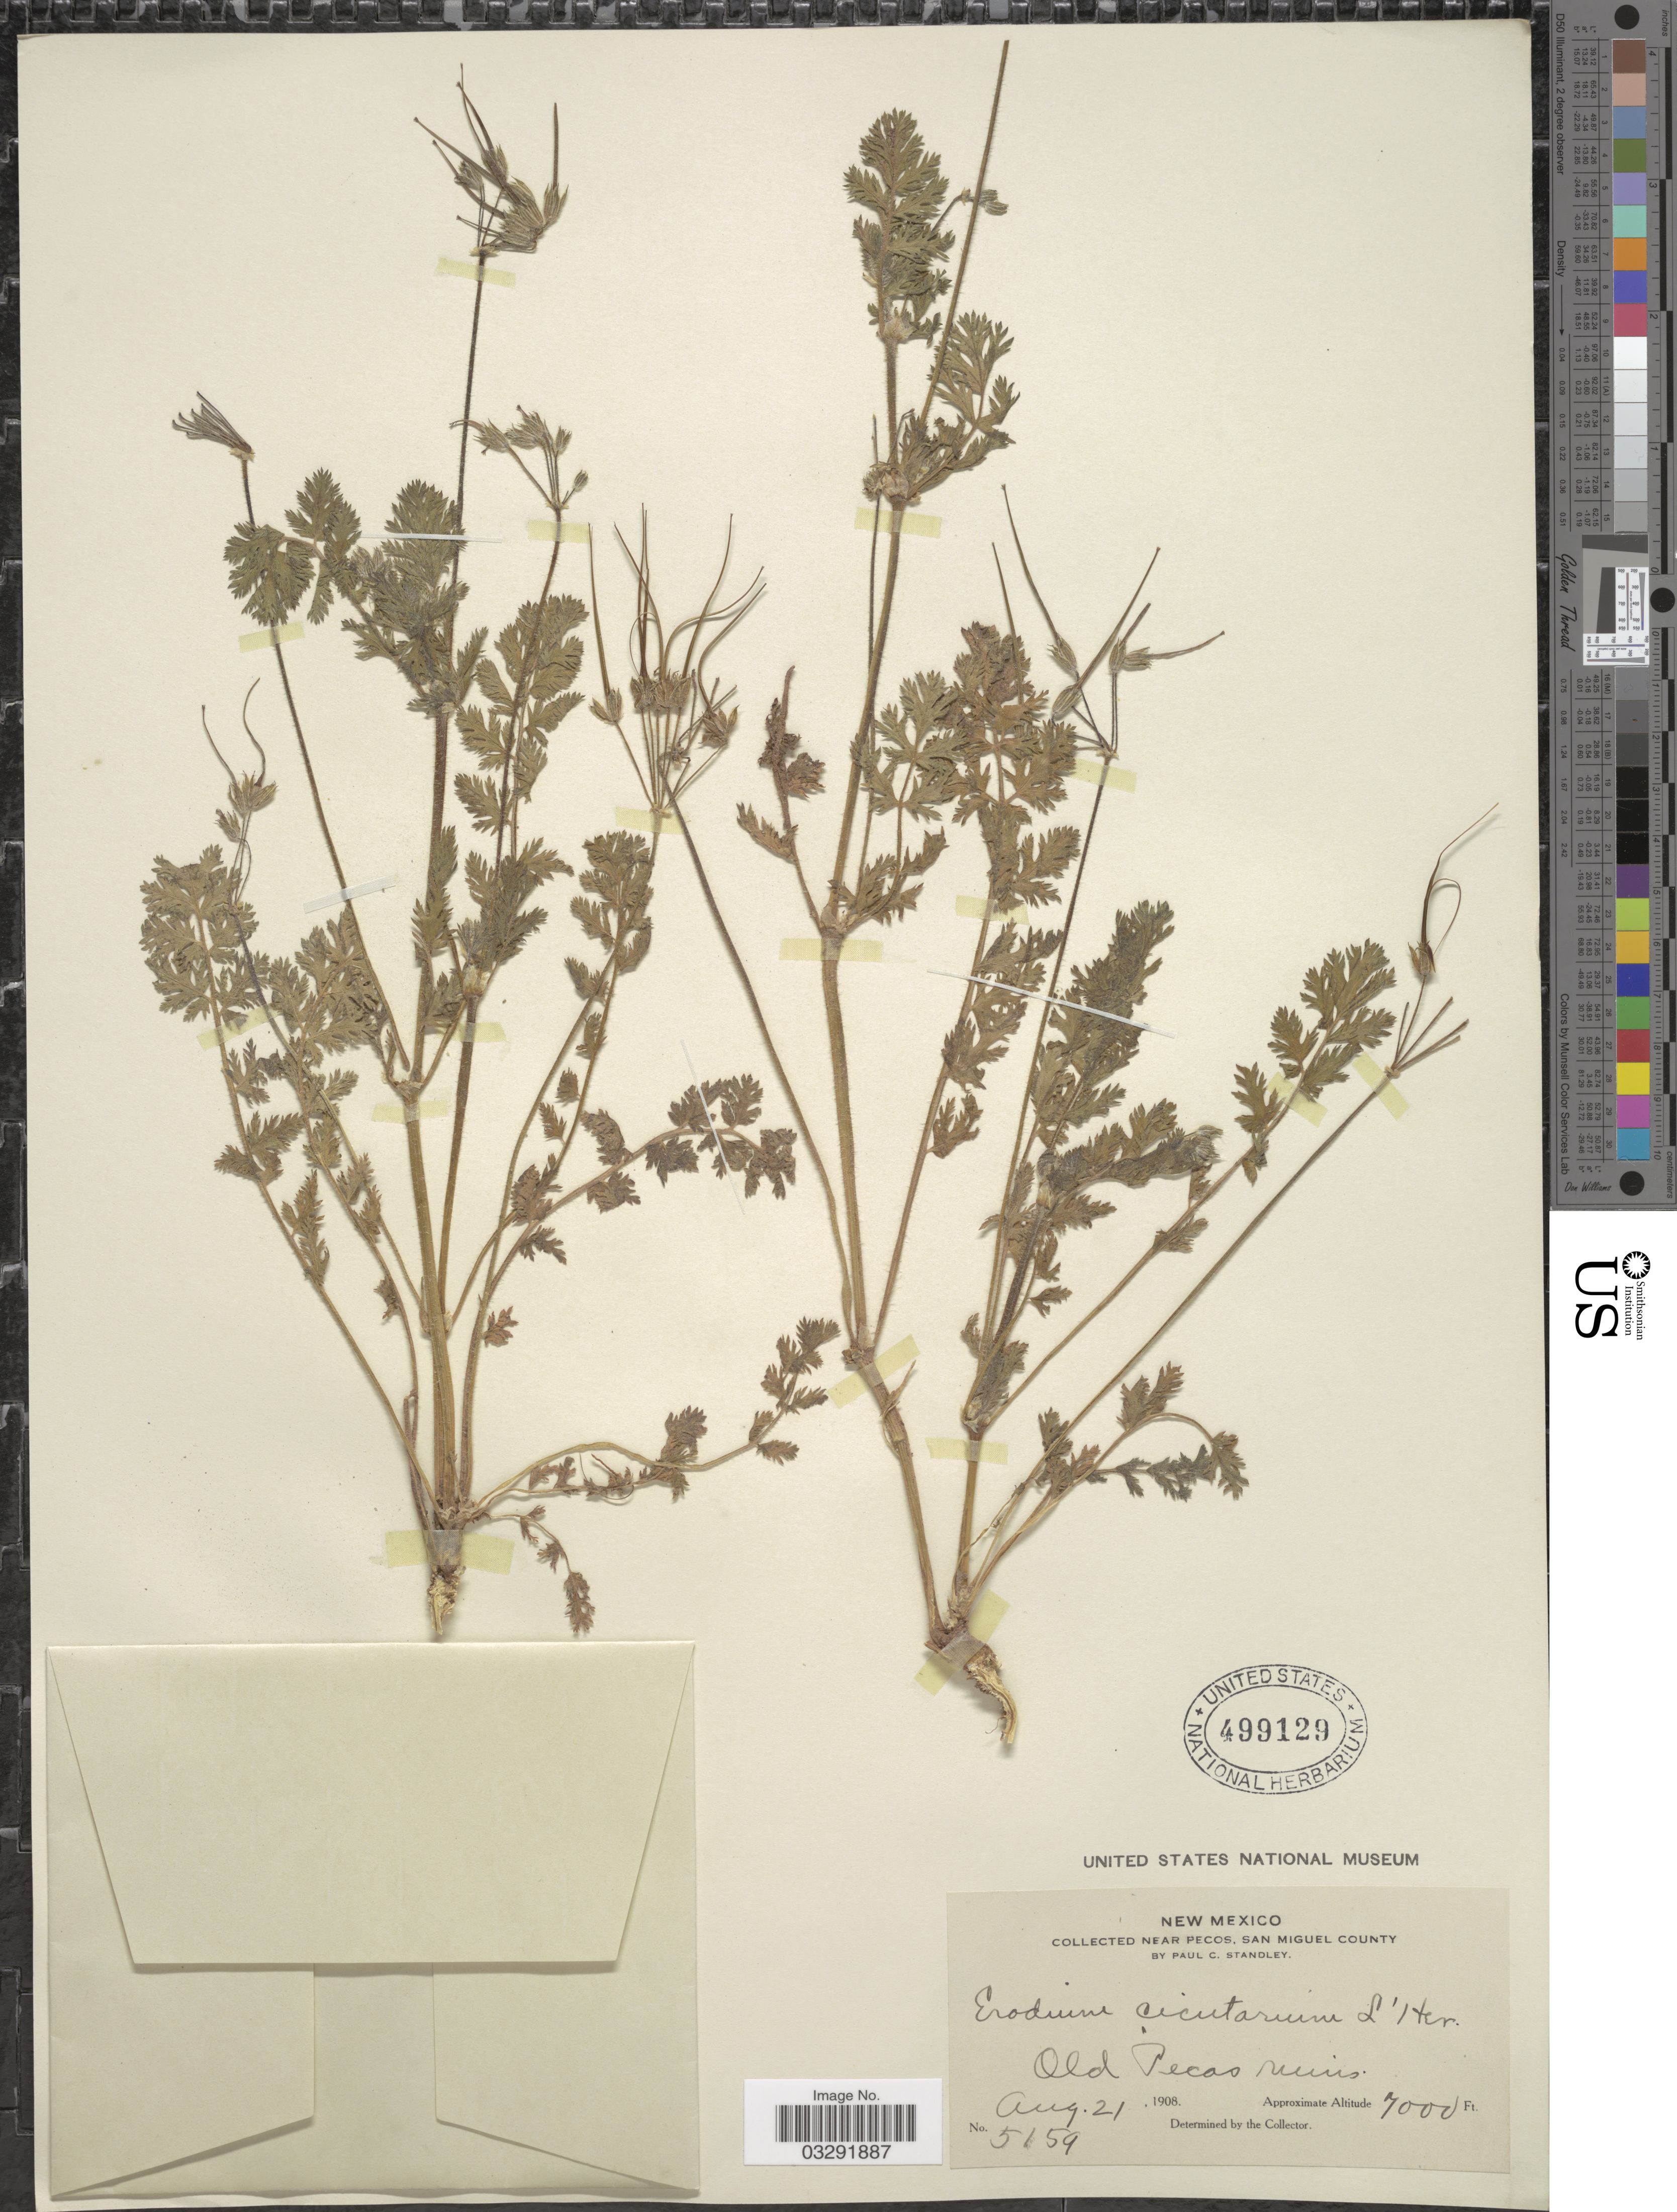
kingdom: Plantae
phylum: Tracheophyta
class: Magnoliopsida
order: Geraniales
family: Geraniaceae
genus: Erodium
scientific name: Erodium cicutarium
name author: (L.) L'Hér.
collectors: P. C. Standley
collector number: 5159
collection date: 1908-08-21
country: United States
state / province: New Mexico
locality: Near Pecos, San Miguel County. Old Pecos ruins.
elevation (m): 2134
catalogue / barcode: US 499129